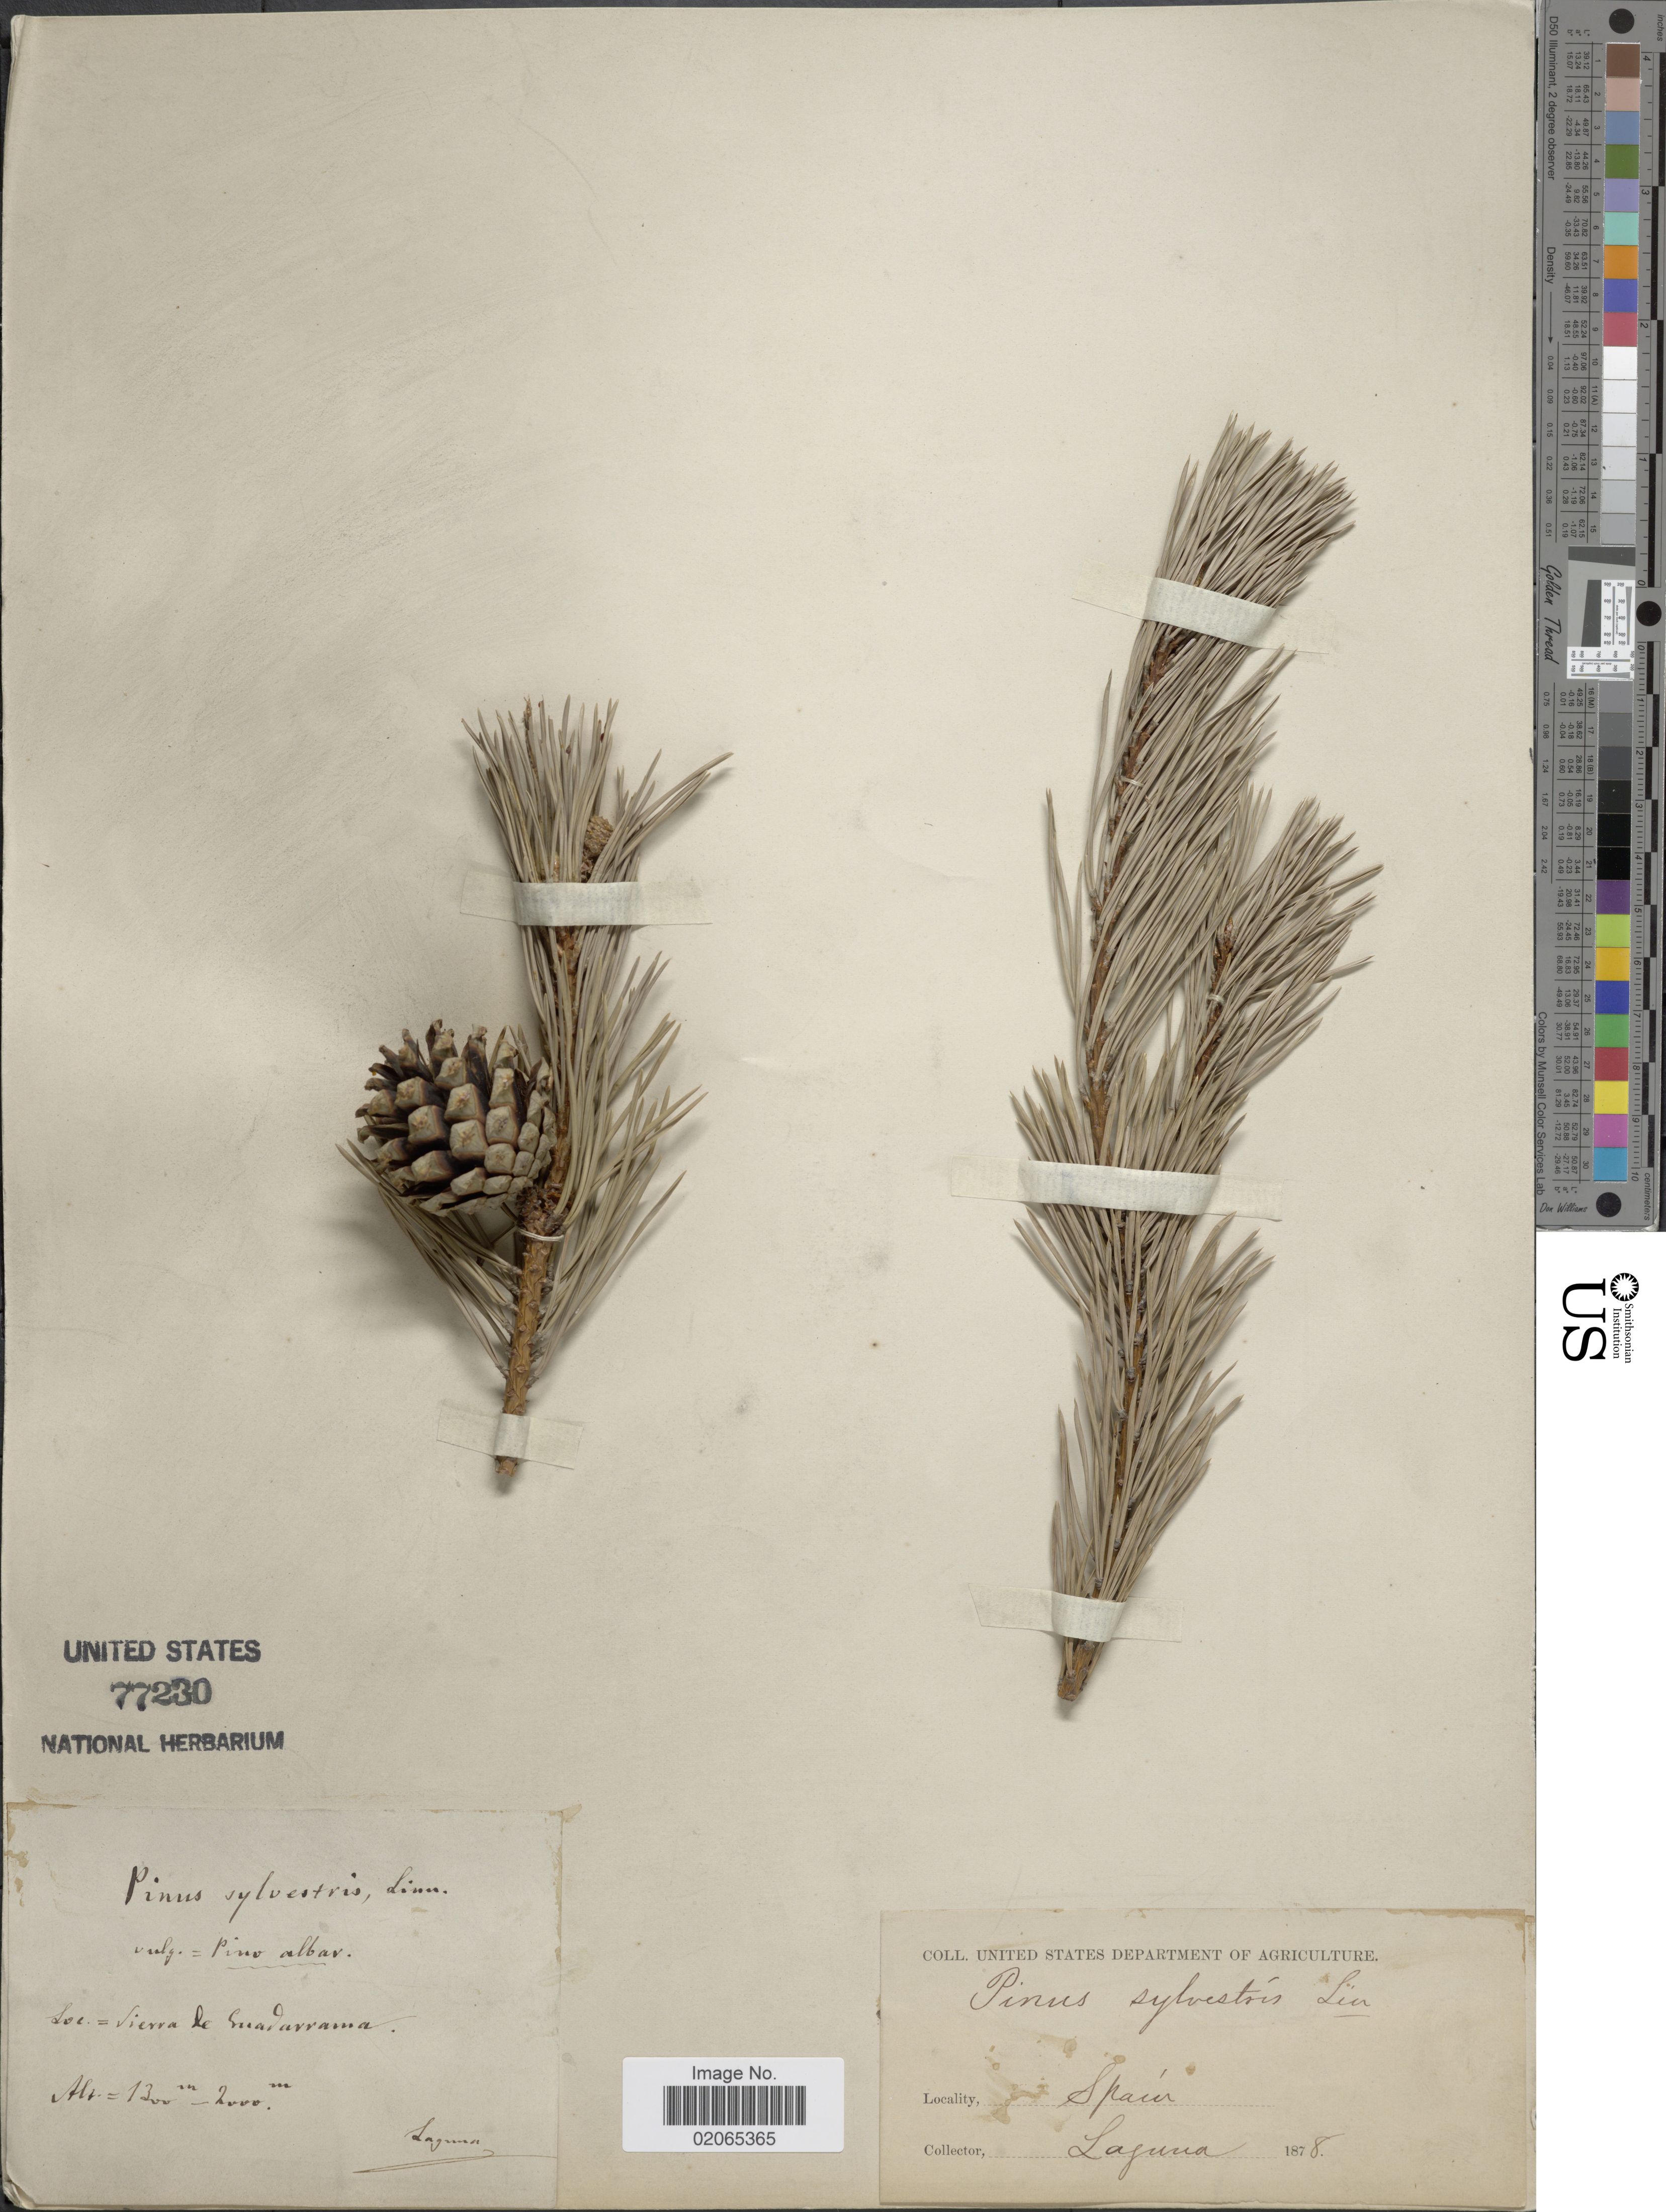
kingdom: Plantae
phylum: Tracheophyta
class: Pinopsida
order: Pinales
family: Pinaceae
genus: Pinus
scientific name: Pinus sylvestris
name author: L.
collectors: -. Laguna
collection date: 1878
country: Spain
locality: Sierra de Guadarrama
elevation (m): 1300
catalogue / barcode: US 77230